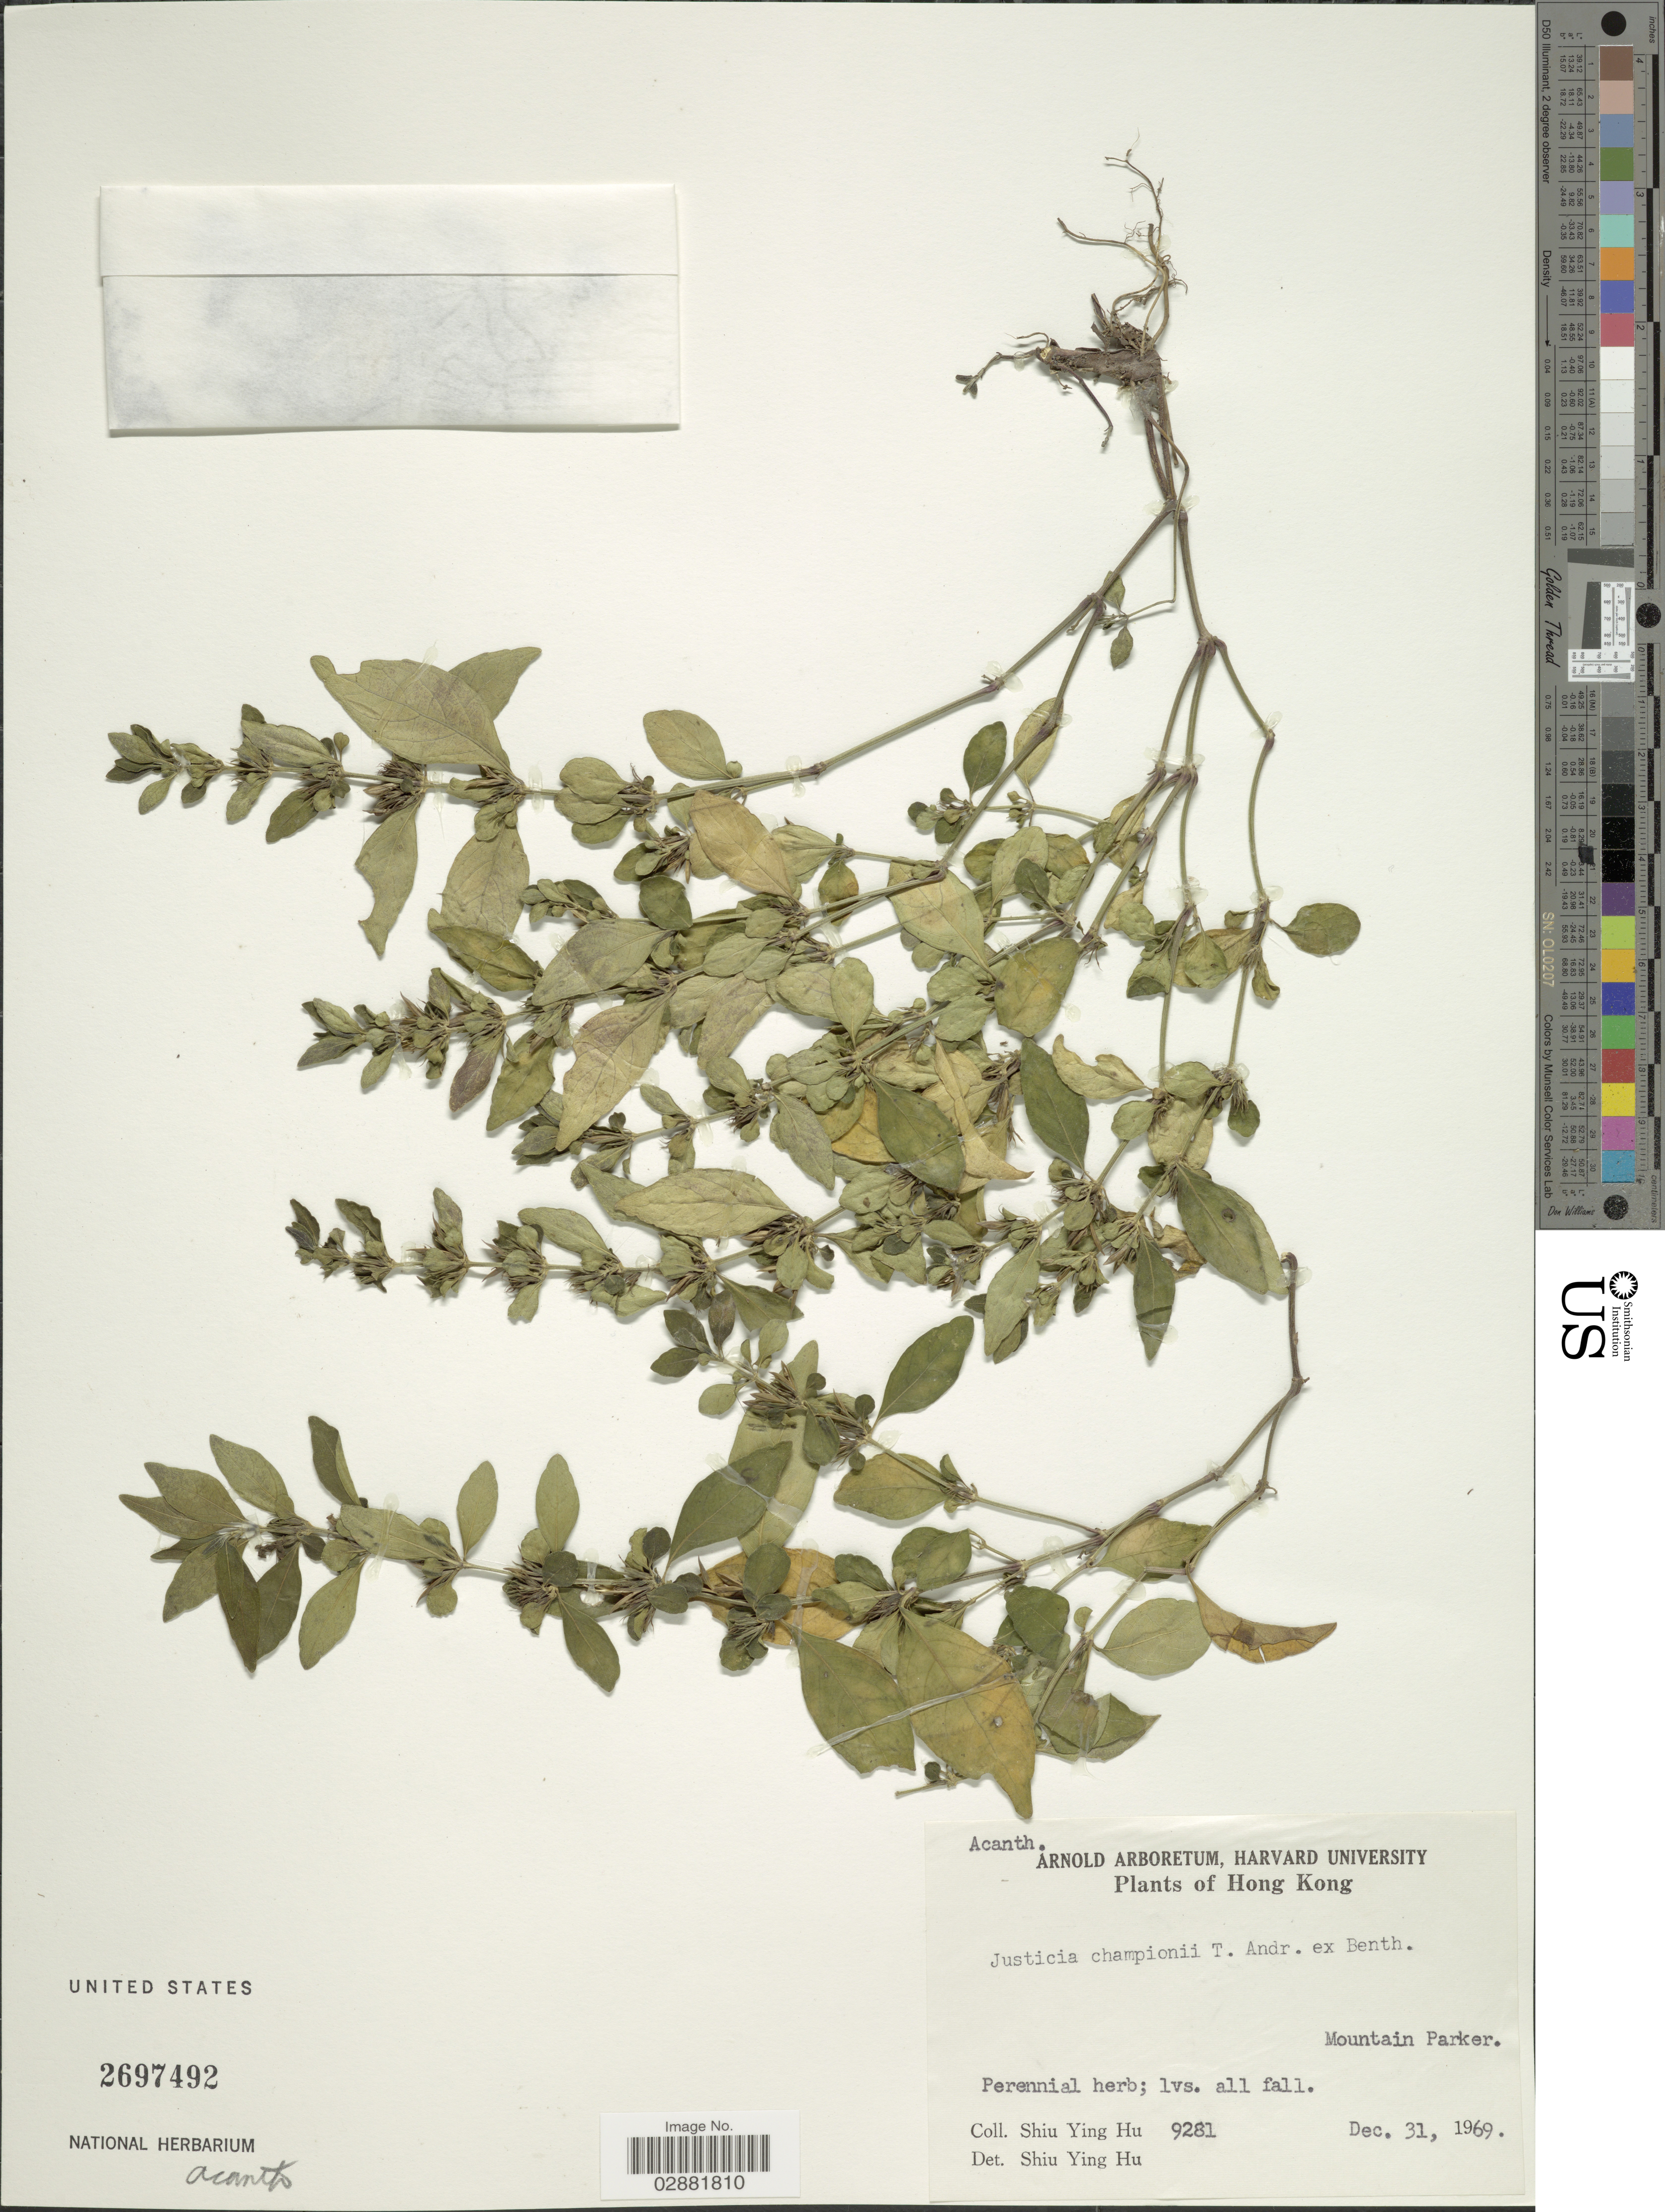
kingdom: Plantae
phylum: Tracheophyta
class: Magnoliopsida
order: Lamiales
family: Acanthaceae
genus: Justicia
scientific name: Justicia championii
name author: T. Anderson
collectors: S. Y. Hu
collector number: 9281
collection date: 1969-12-31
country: China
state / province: Hong Kong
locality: Mountain Parker.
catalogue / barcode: US 2697492